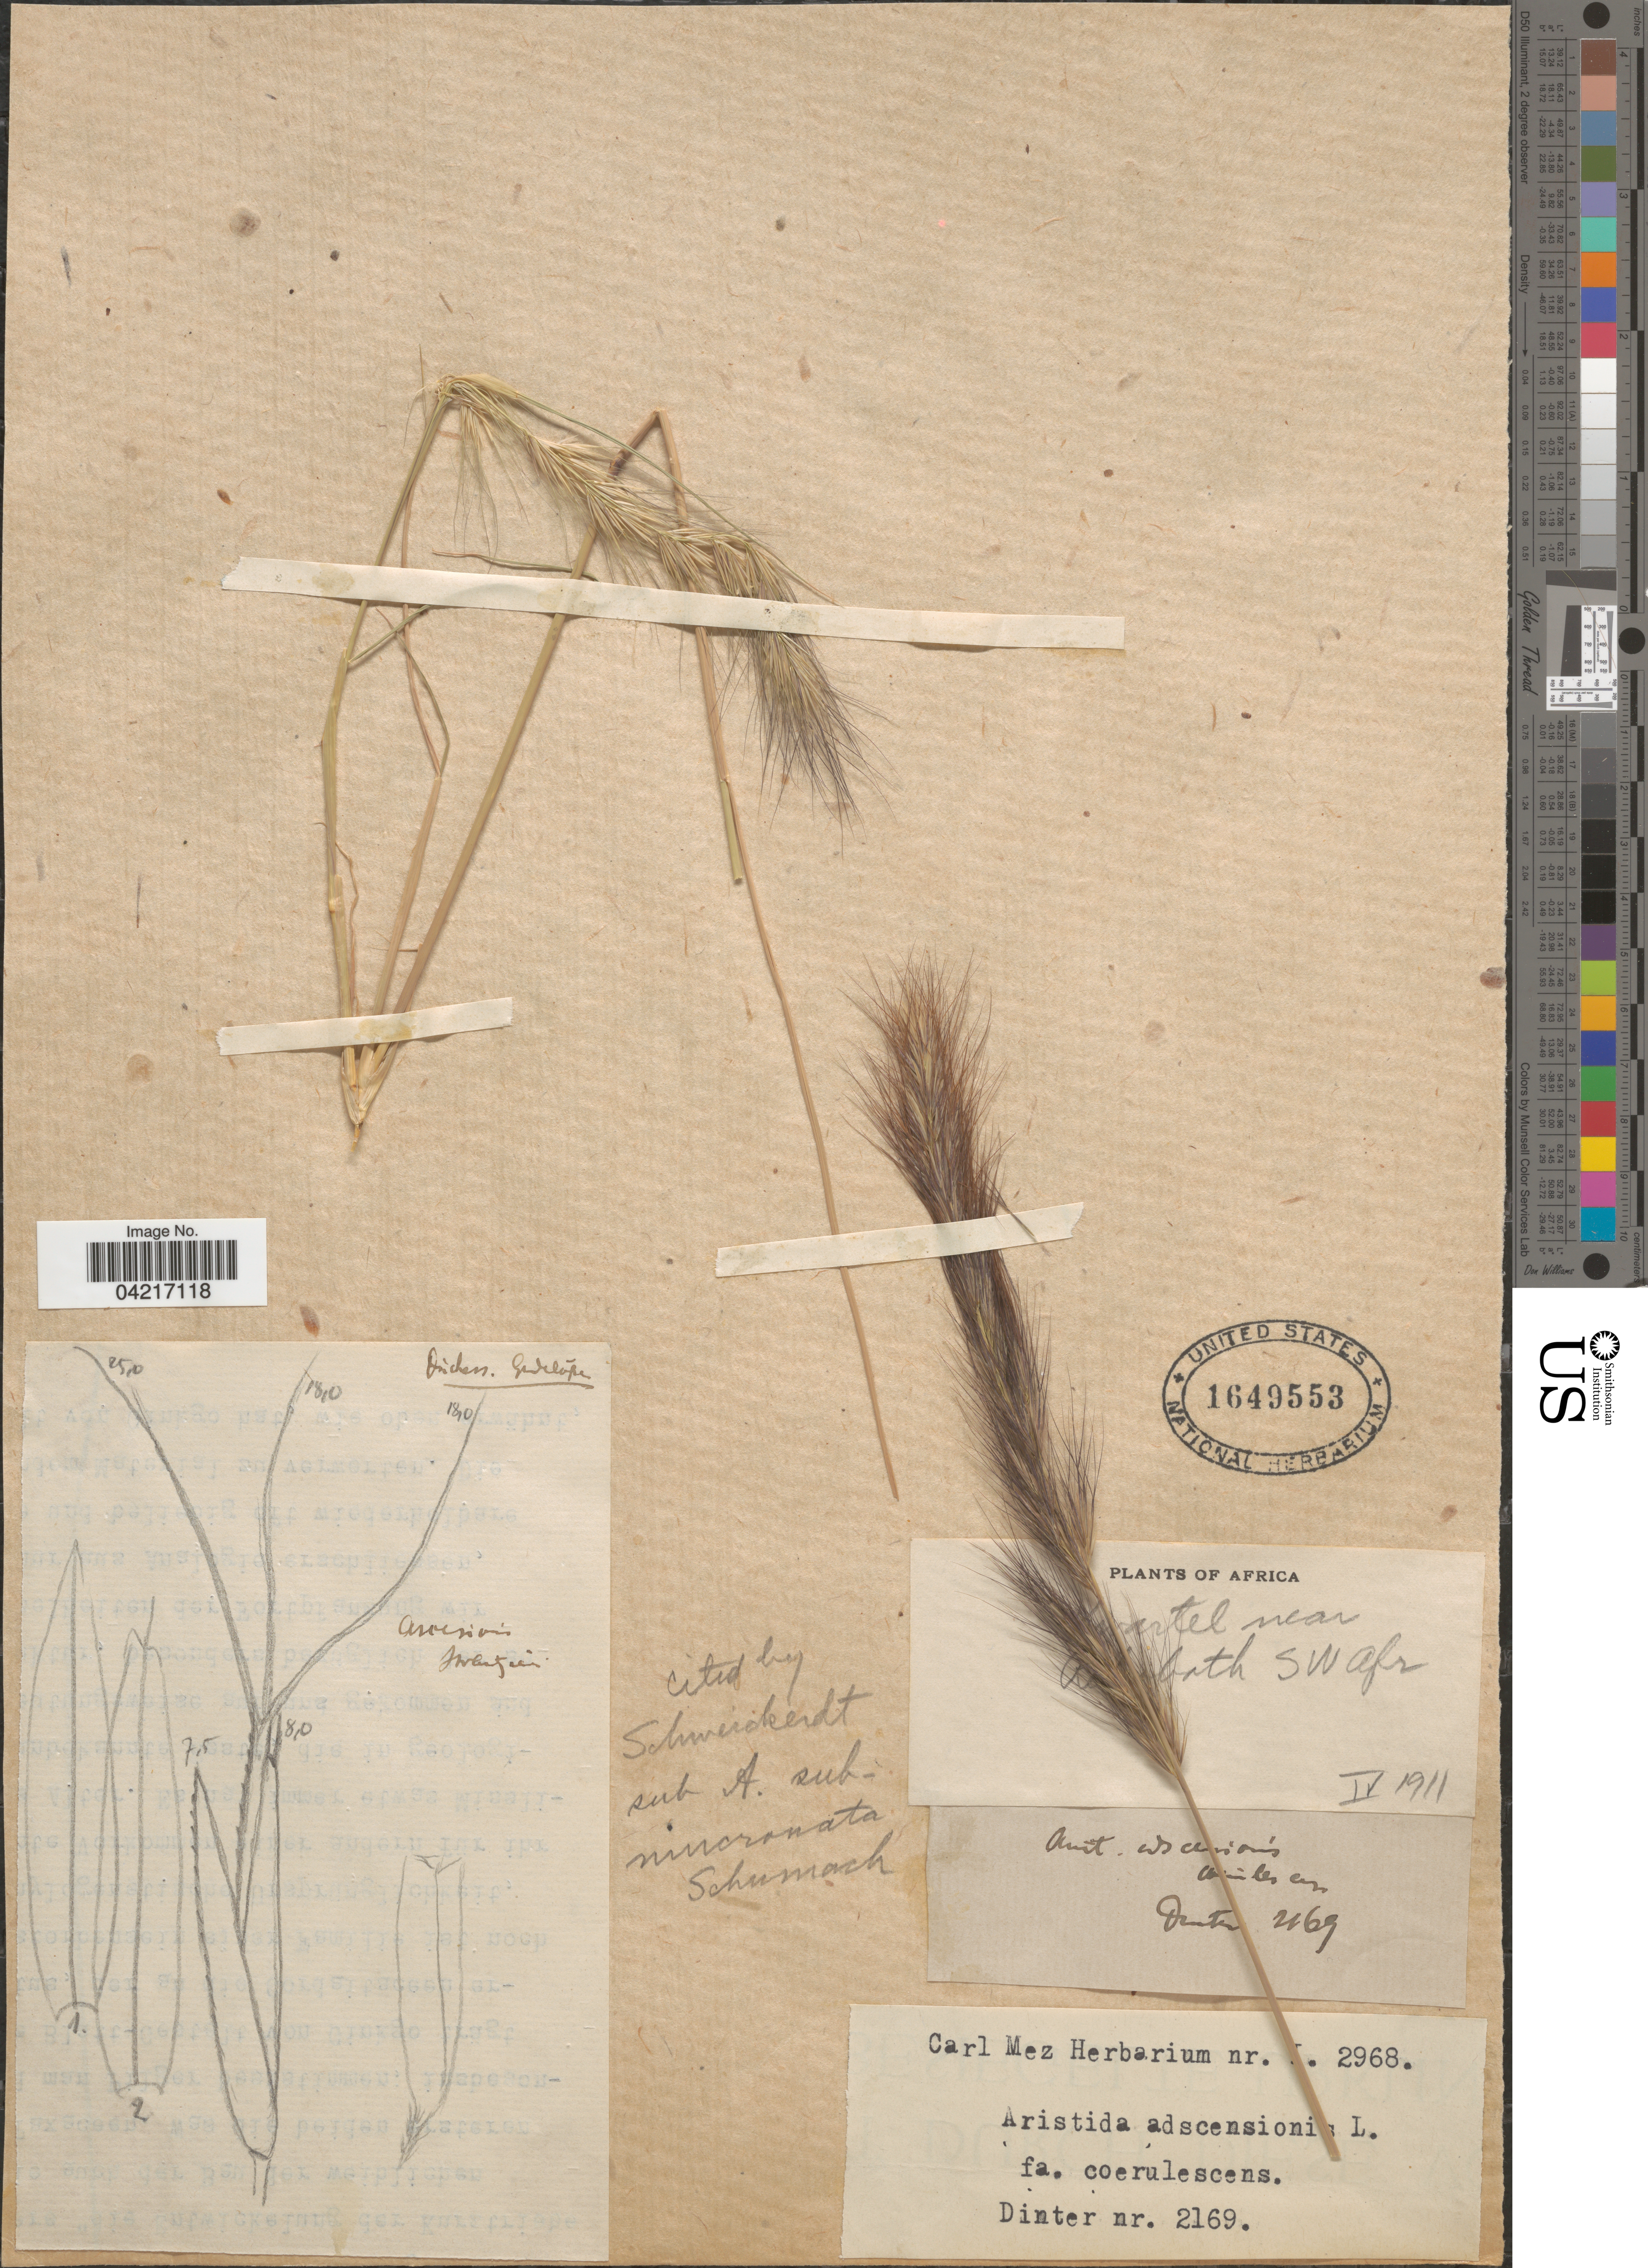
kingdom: Plantae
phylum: Tracheophyta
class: Liliopsida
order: Poales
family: Poaceae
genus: Aristida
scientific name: Aristida adscensionis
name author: L.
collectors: Dinter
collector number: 2169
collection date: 1911-04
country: Namibia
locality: [illegible text]artel near [illegible text]bath SW Afr.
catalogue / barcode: US 1649553